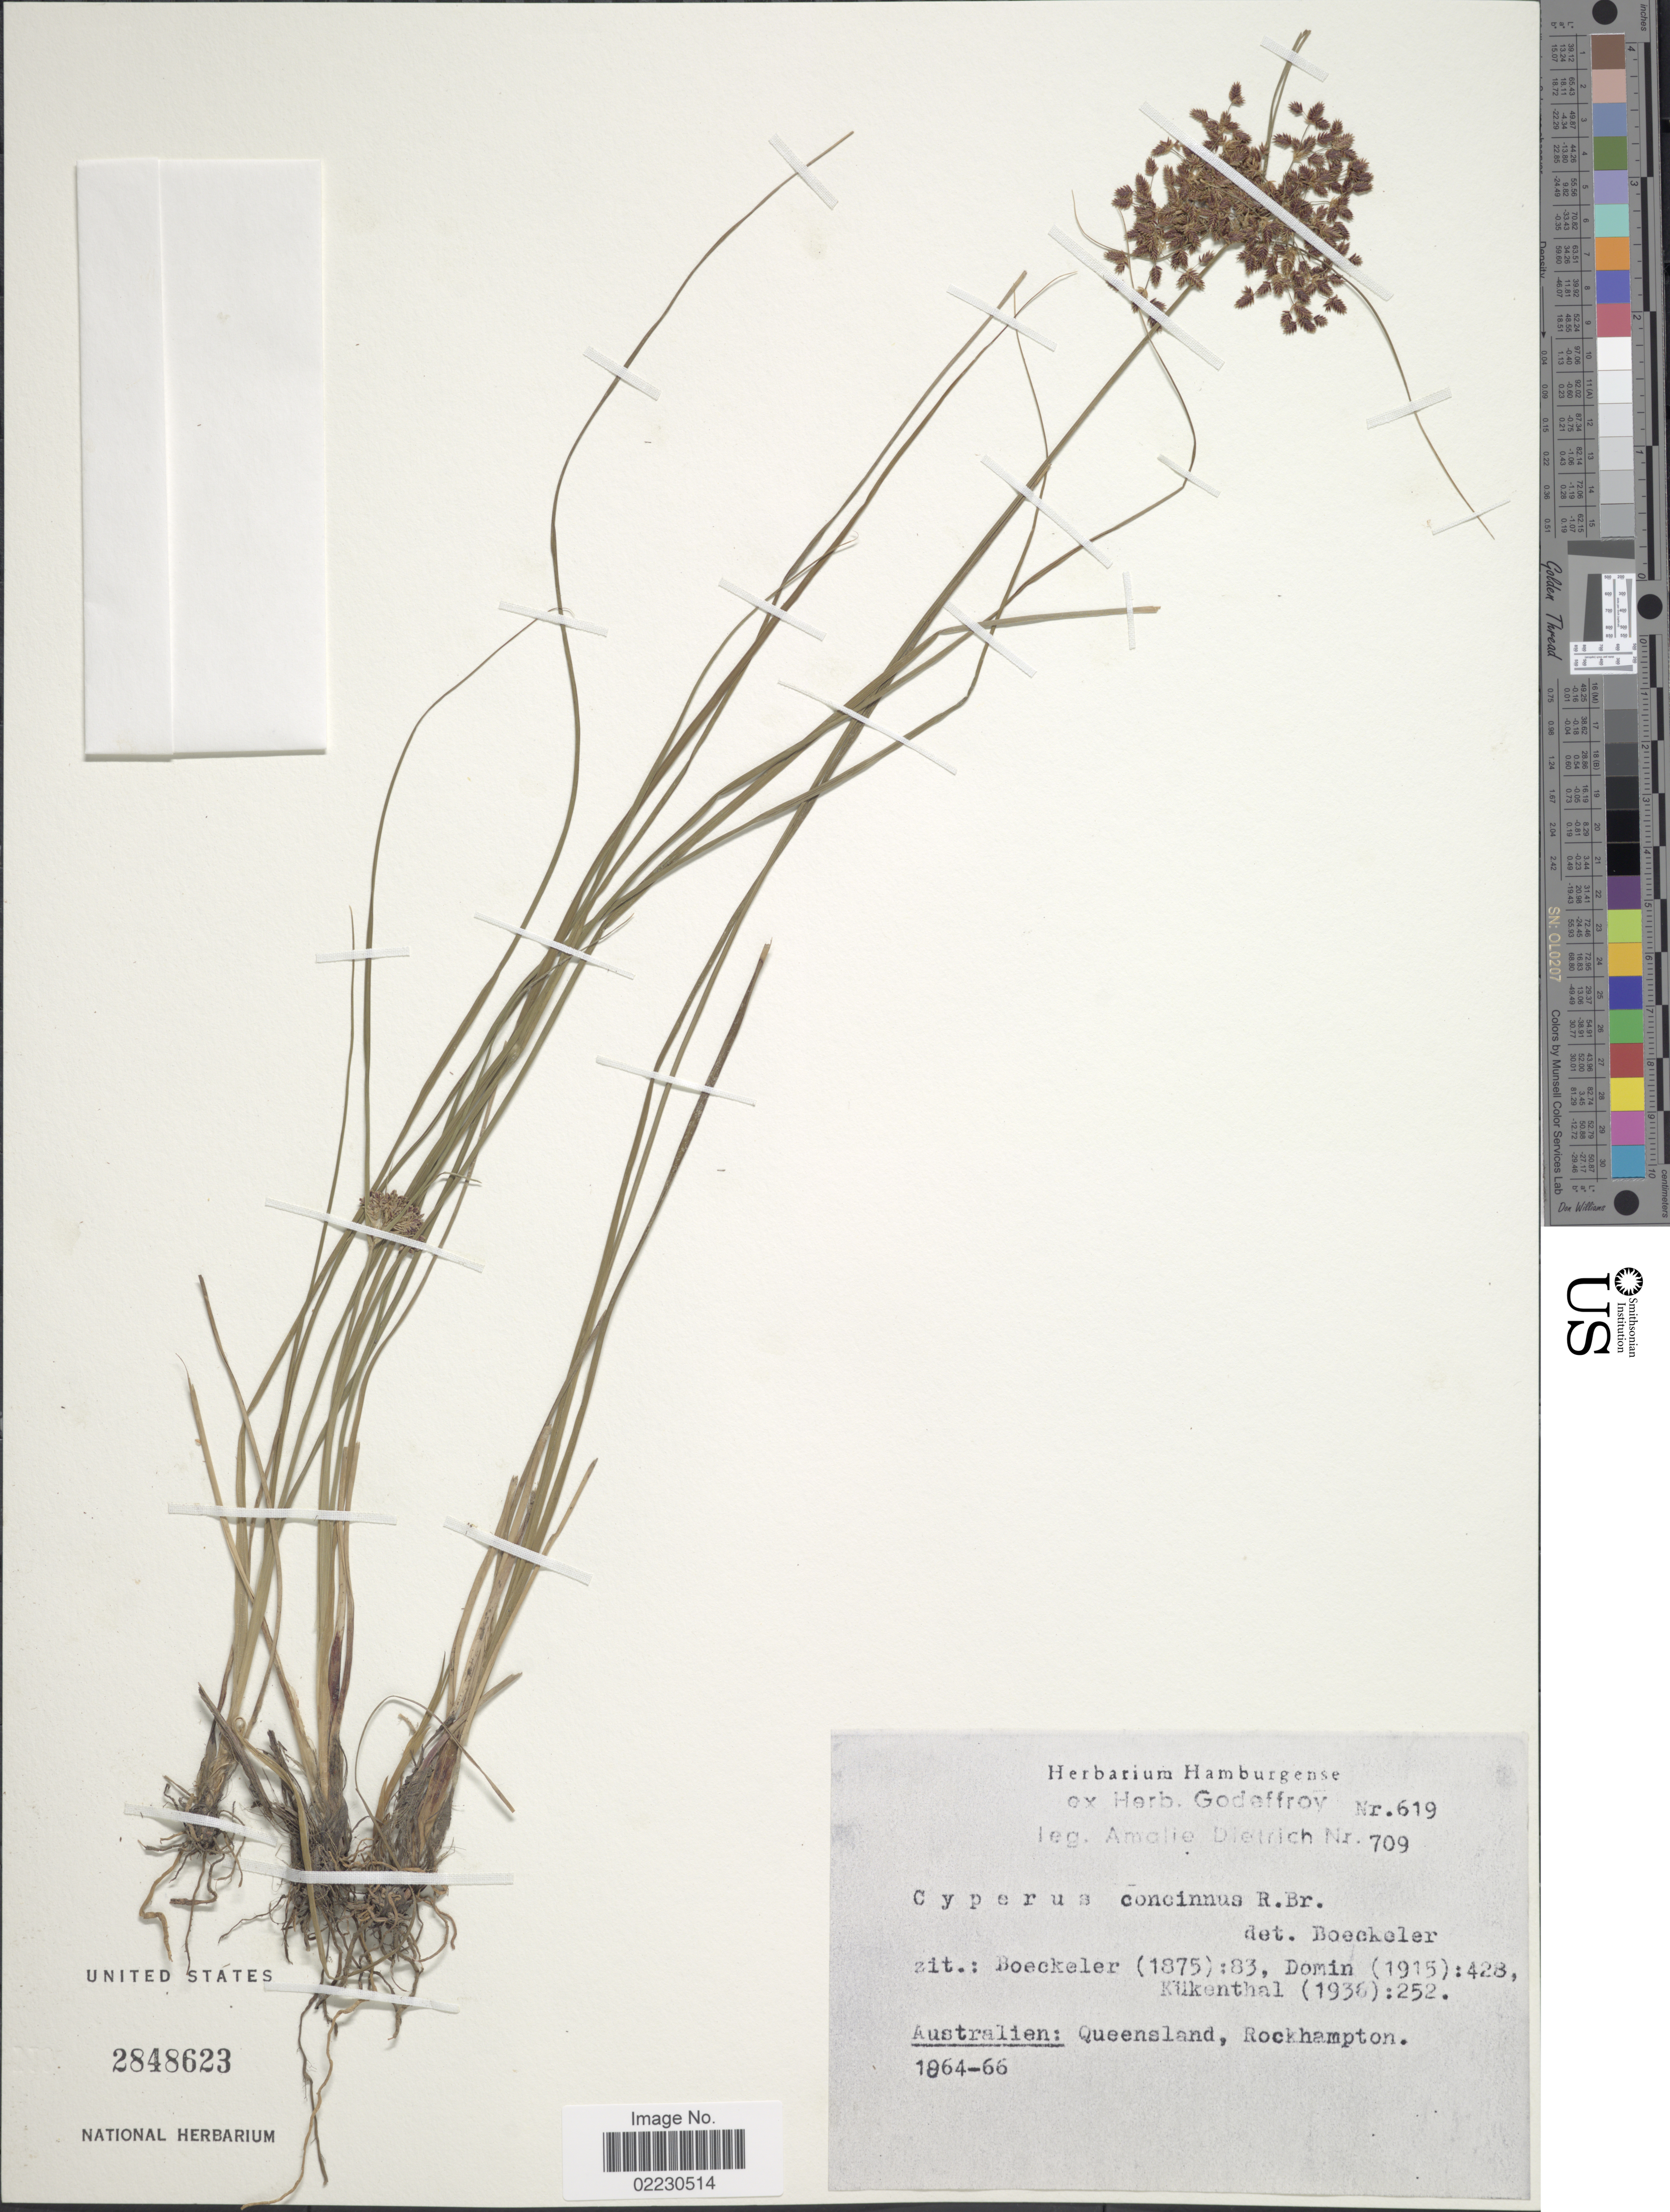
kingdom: Plantae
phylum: Tracheophyta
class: Liliopsida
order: Poales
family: Cyperaceae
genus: Cyperus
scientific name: Cyperus concinnus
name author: R. Br.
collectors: A. Dietrich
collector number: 709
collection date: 1864/1866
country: Australia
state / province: Queensland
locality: Rockhampton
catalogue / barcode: US 2848623